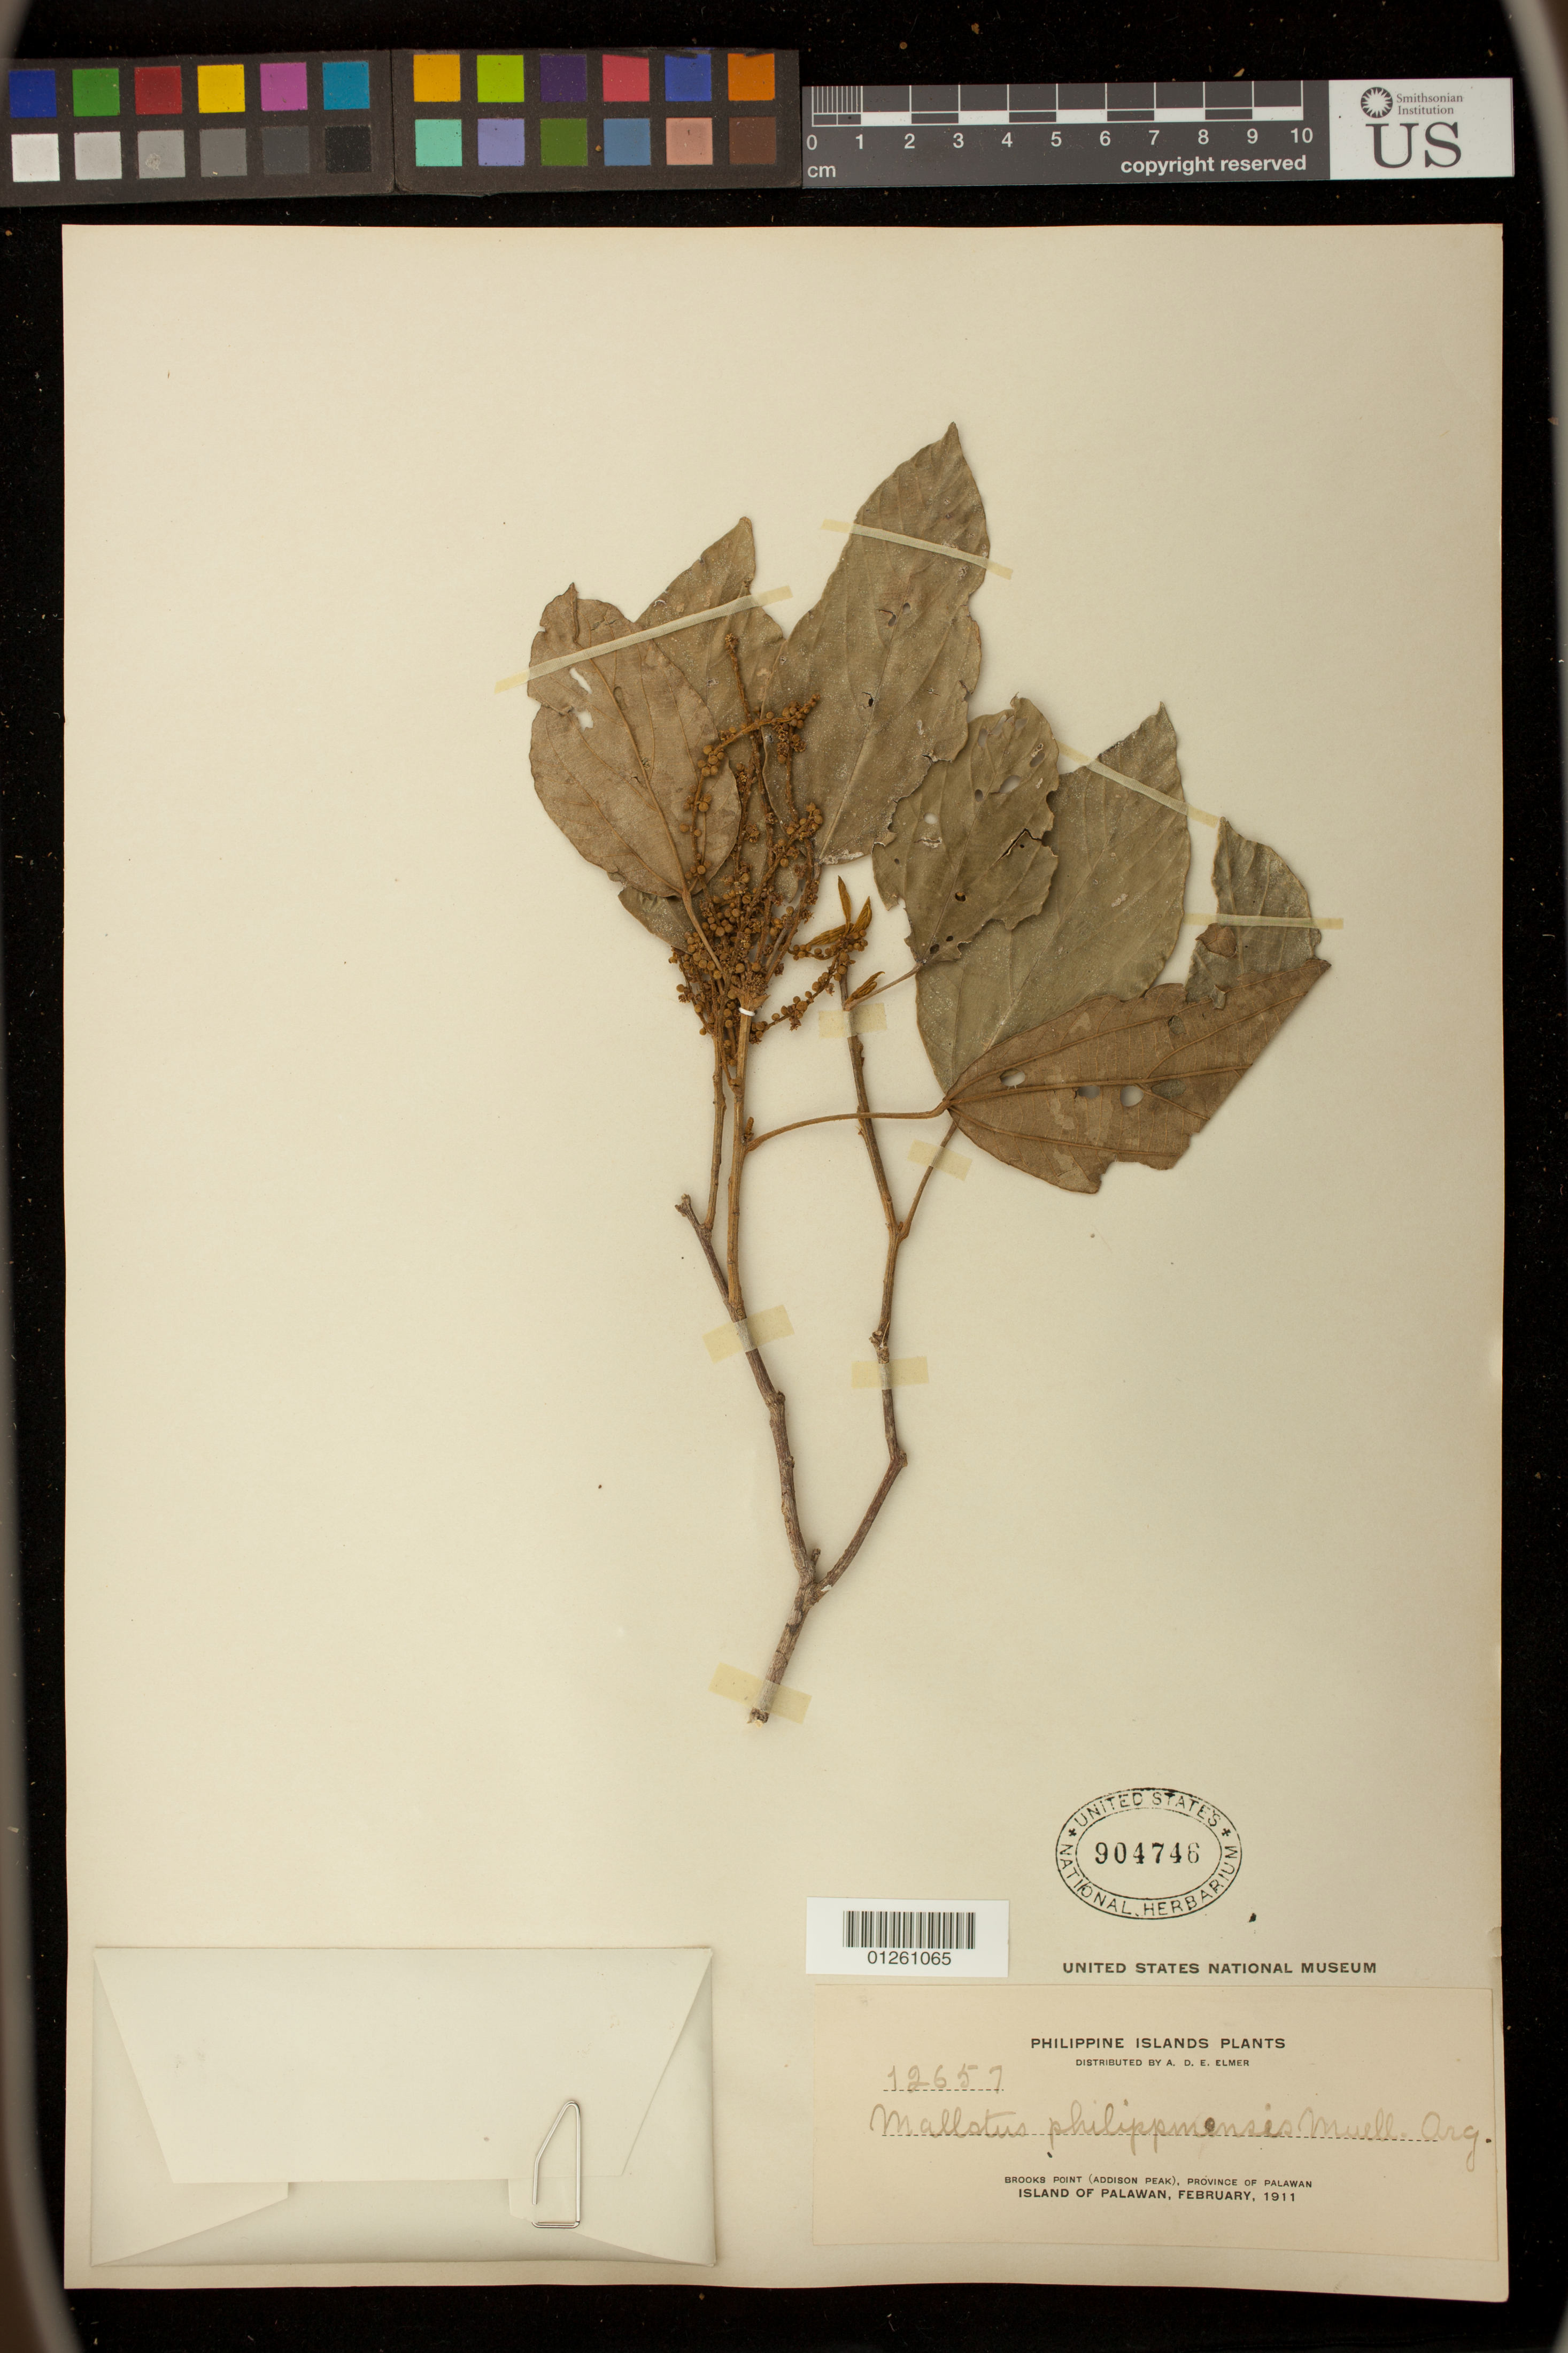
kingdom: Plantae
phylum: Tracheophyta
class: Magnoliopsida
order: Malpighiales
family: Euphorbiaceae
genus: Mallotus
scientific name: Mallotus philippensis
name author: (Lam.) Müll. Arg.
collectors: A. D. E. Elmer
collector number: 12657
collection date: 1911-02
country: Philippines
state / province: Mimaropa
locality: Brooks Point (Addison Peak), Province of Palawan, Island of Palawan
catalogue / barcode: US 904746